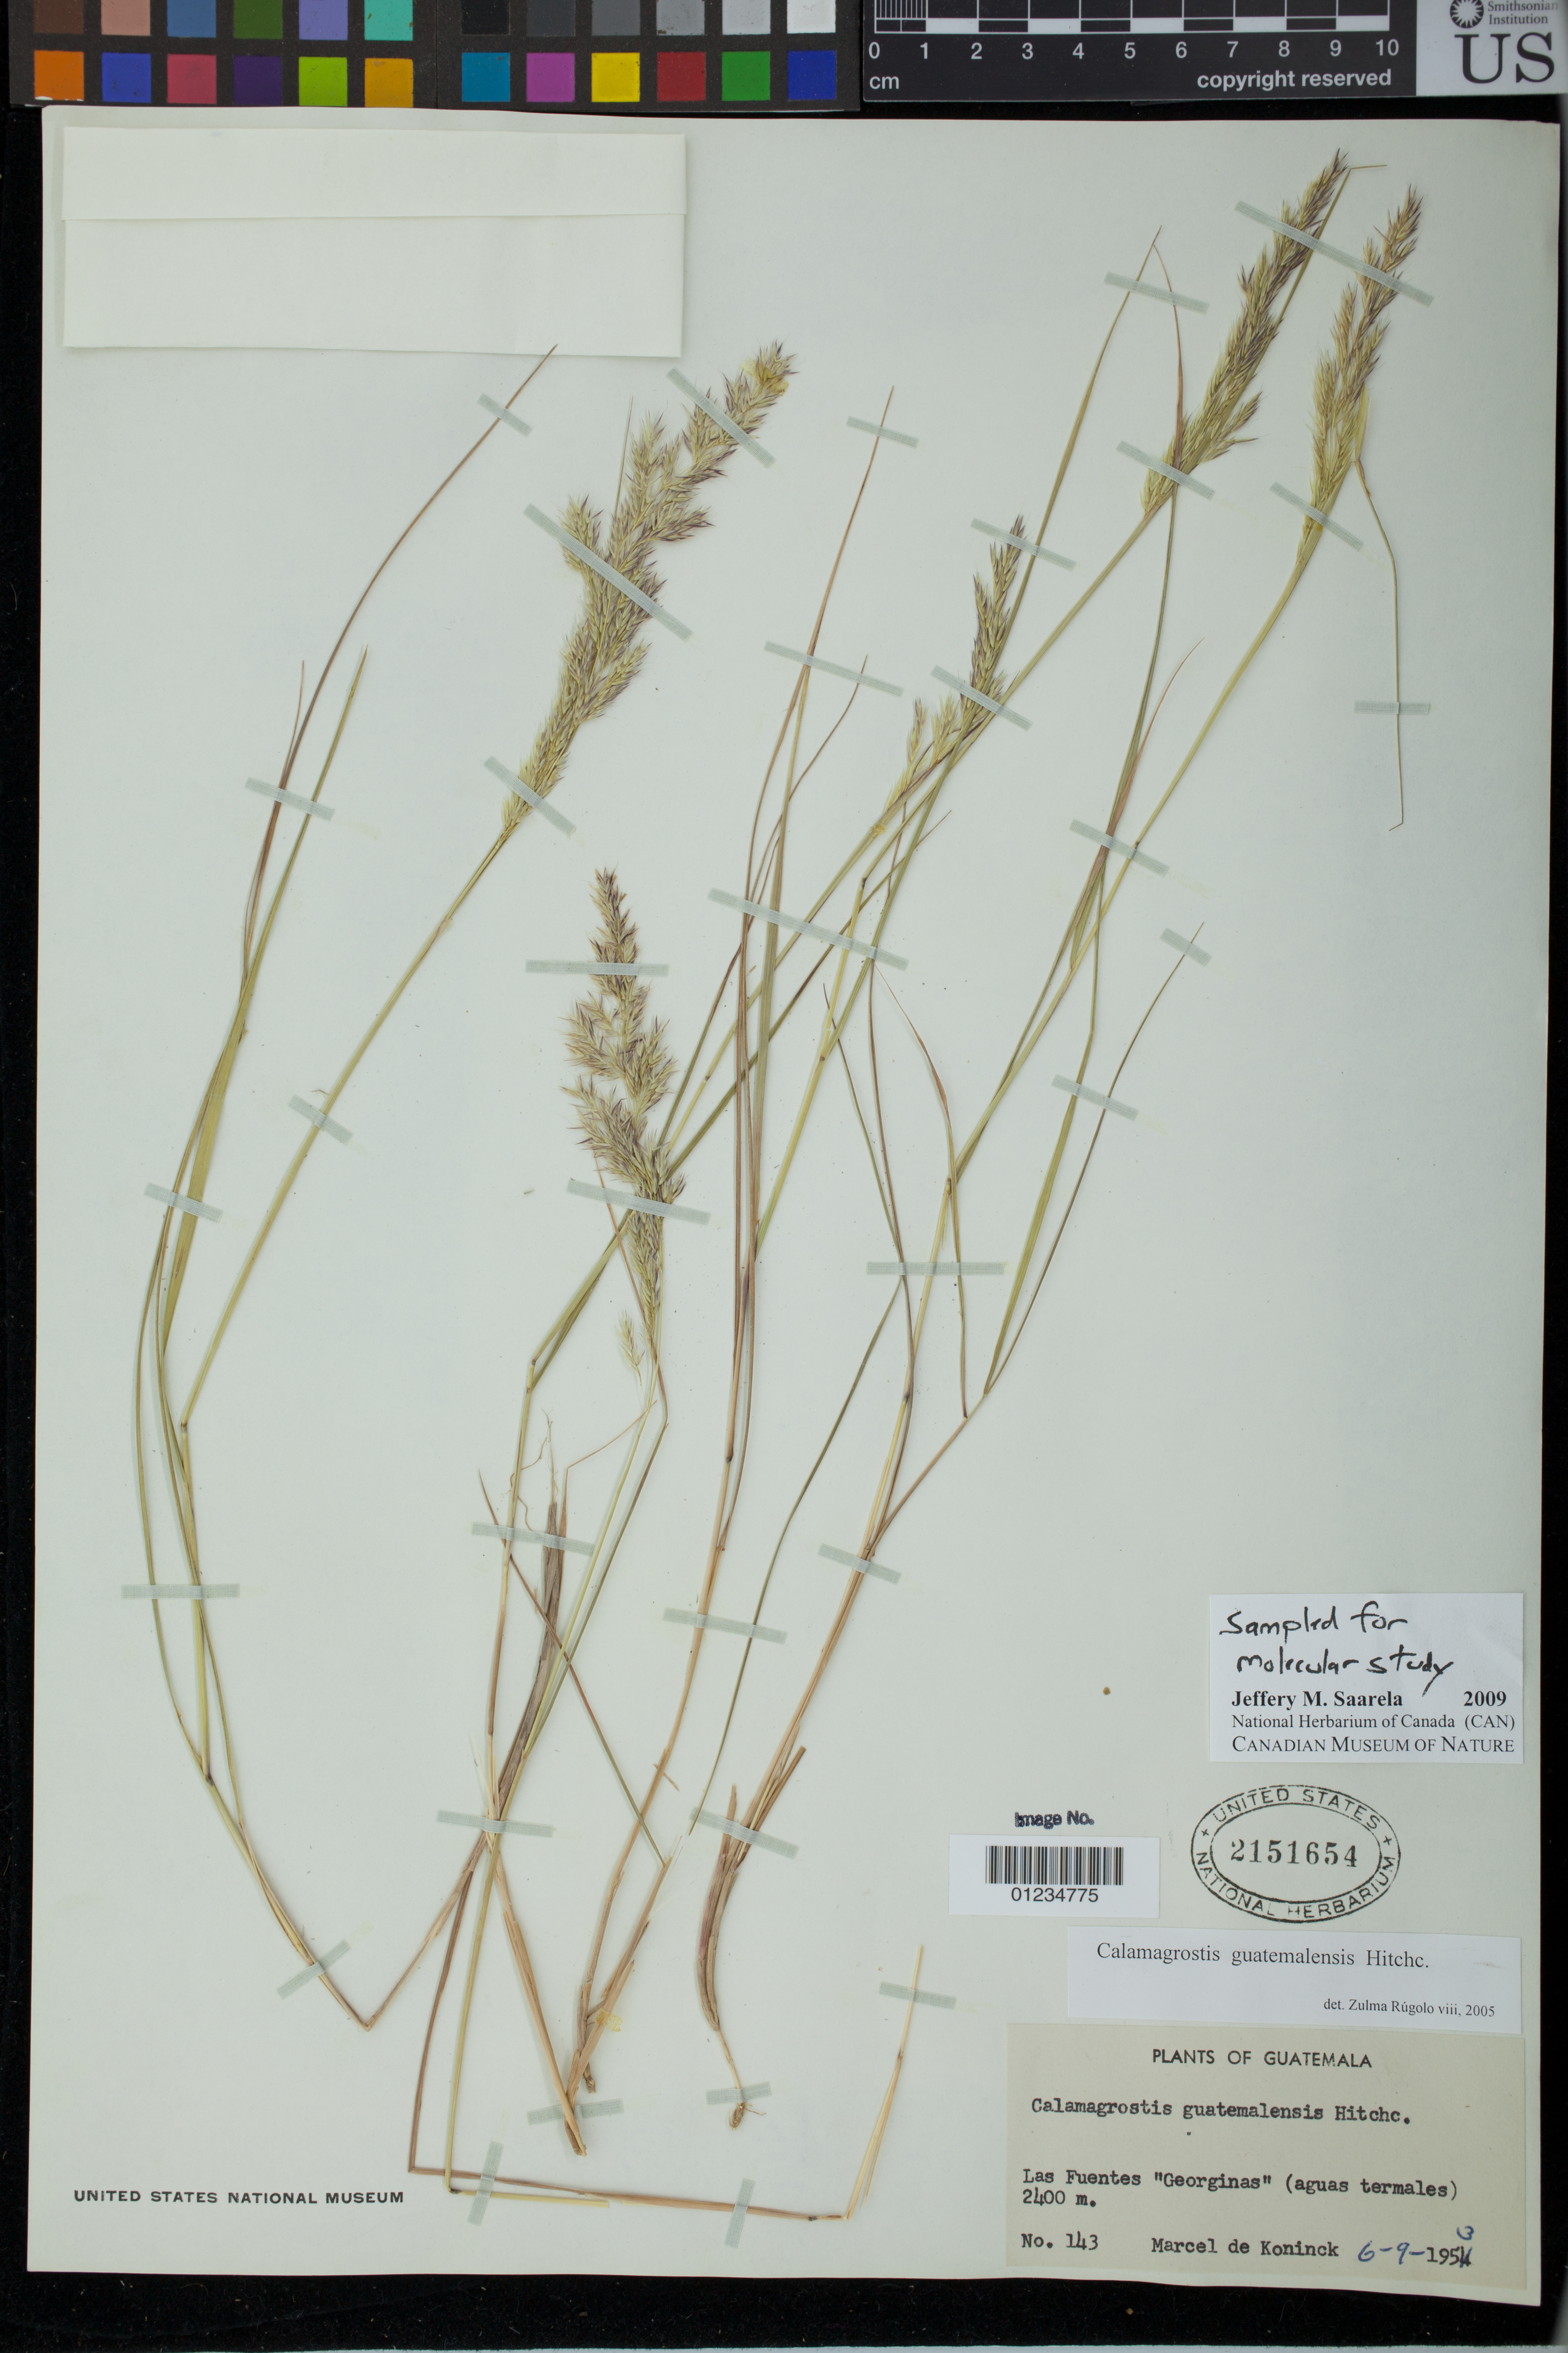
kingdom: Plantae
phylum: Tracheophyta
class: Liliopsida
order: Poales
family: Poaceae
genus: Calamagrostis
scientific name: Calamagrostis guatemalensis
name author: Hitchc.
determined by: Rúgolo, Z.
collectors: M. Koninck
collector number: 143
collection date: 1953-09-06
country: Guatemala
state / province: Quetzaltenango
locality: Las Fuentes Georginas.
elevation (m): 2400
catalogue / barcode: US 2151654